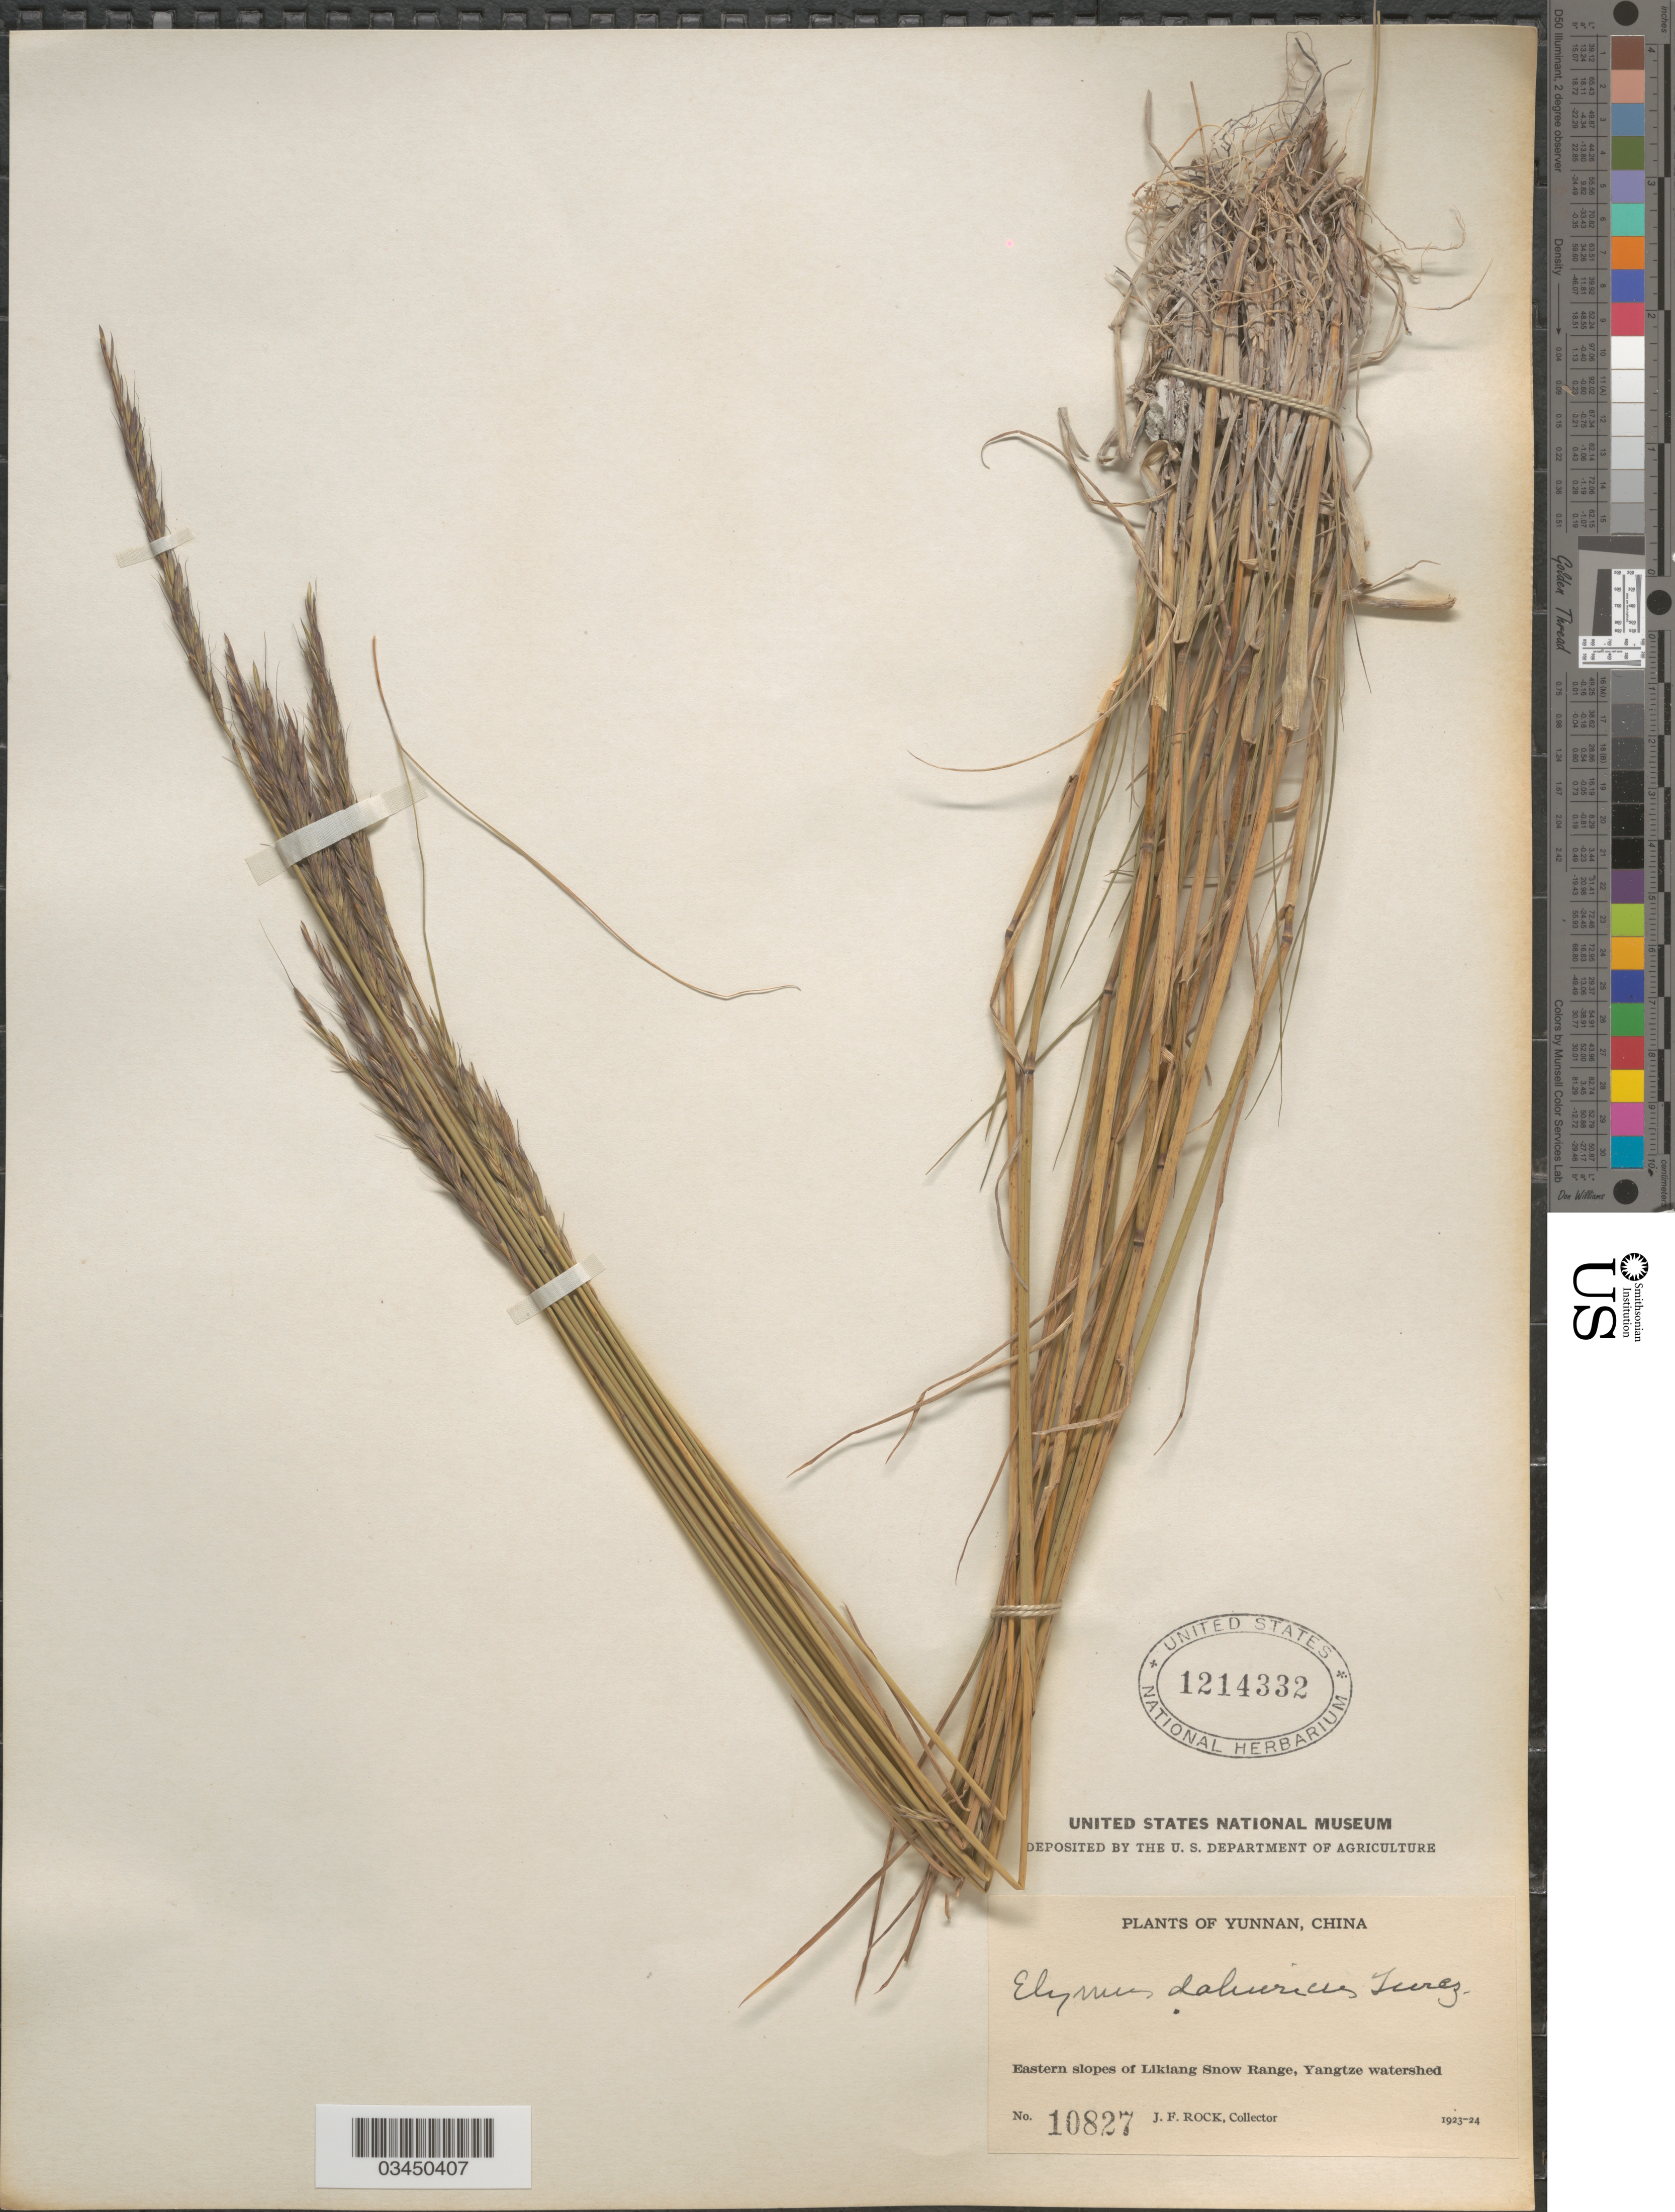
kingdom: Plantae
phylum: Tracheophyta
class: Liliopsida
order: Poales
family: Poaceae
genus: Elymus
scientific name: Elymus dahuricus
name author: Turcz. ex Griseb.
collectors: J. Rock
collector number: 10827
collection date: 1923/1924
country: China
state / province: Yunnan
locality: Eastern slopes of Likiang Snow Range, Yangtze watershed.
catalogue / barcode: US 1214332